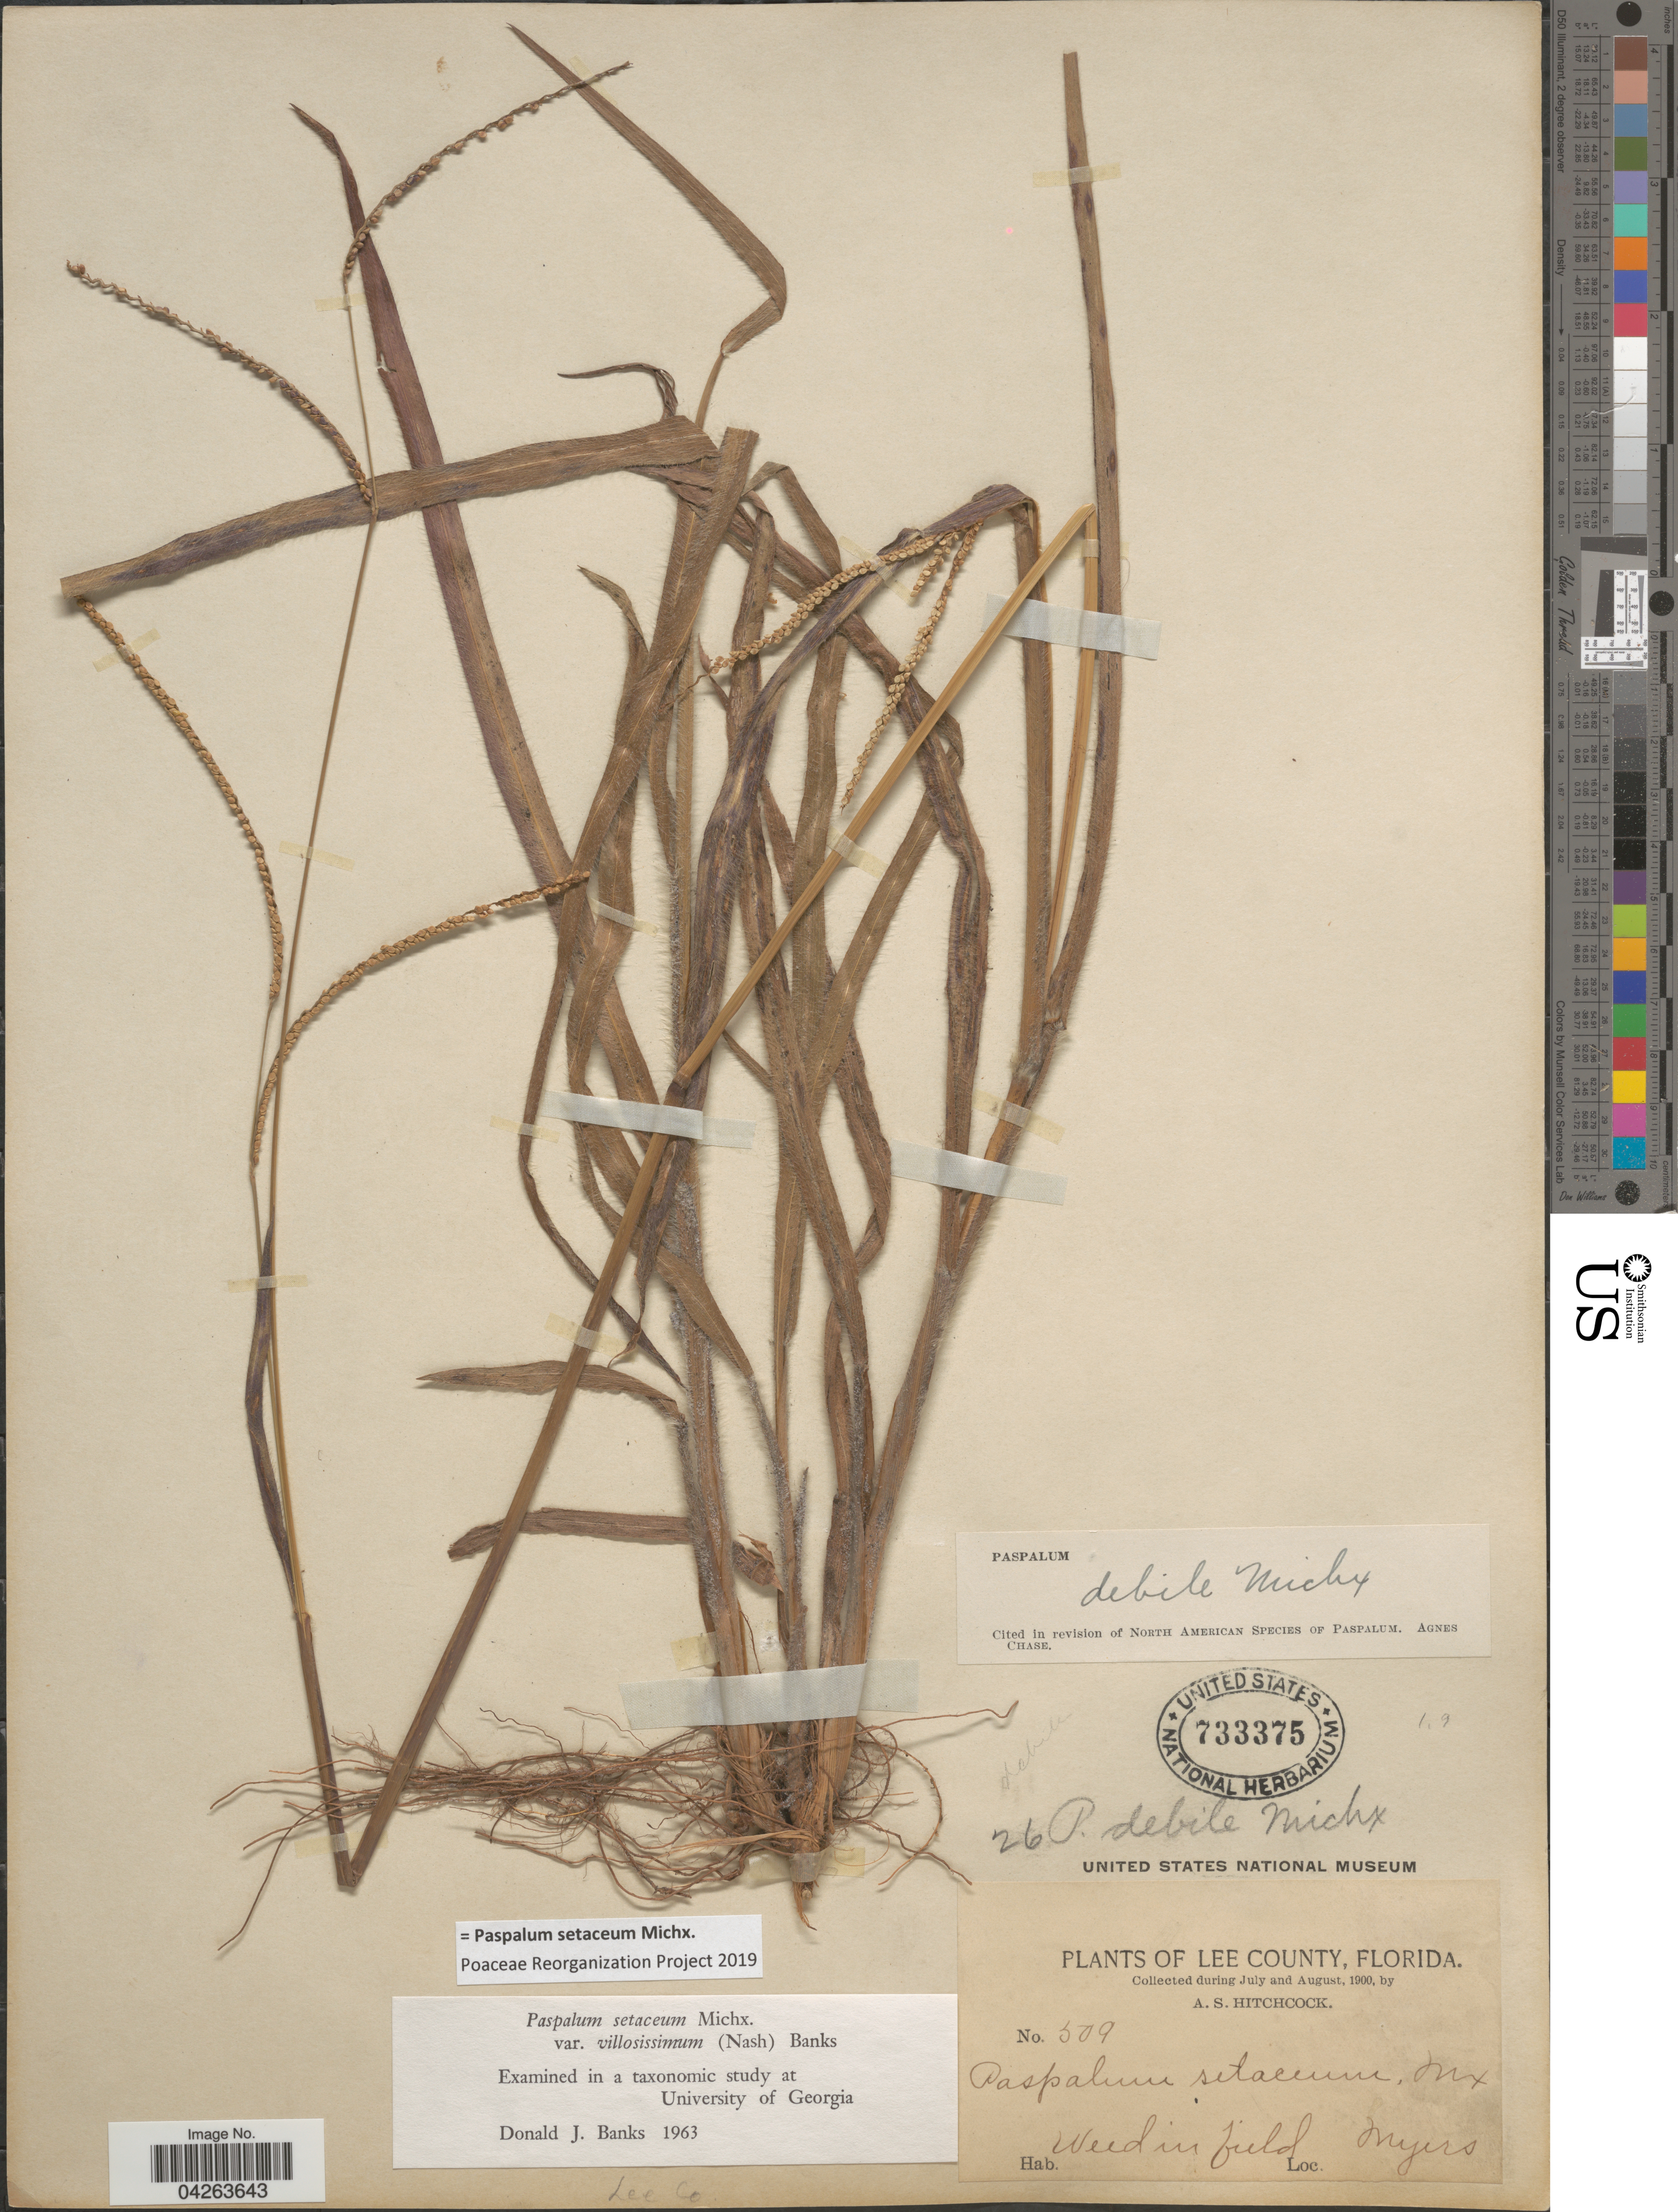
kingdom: Plantae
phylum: Tracheophyta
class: Liliopsida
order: Poales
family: Poaceae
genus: Paspalum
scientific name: Paspalum setaceum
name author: Michx.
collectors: A. S. Hitchcock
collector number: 509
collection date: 1900-07/1900-08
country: United States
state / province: Florida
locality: Lee County. Myers.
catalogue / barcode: US 733375